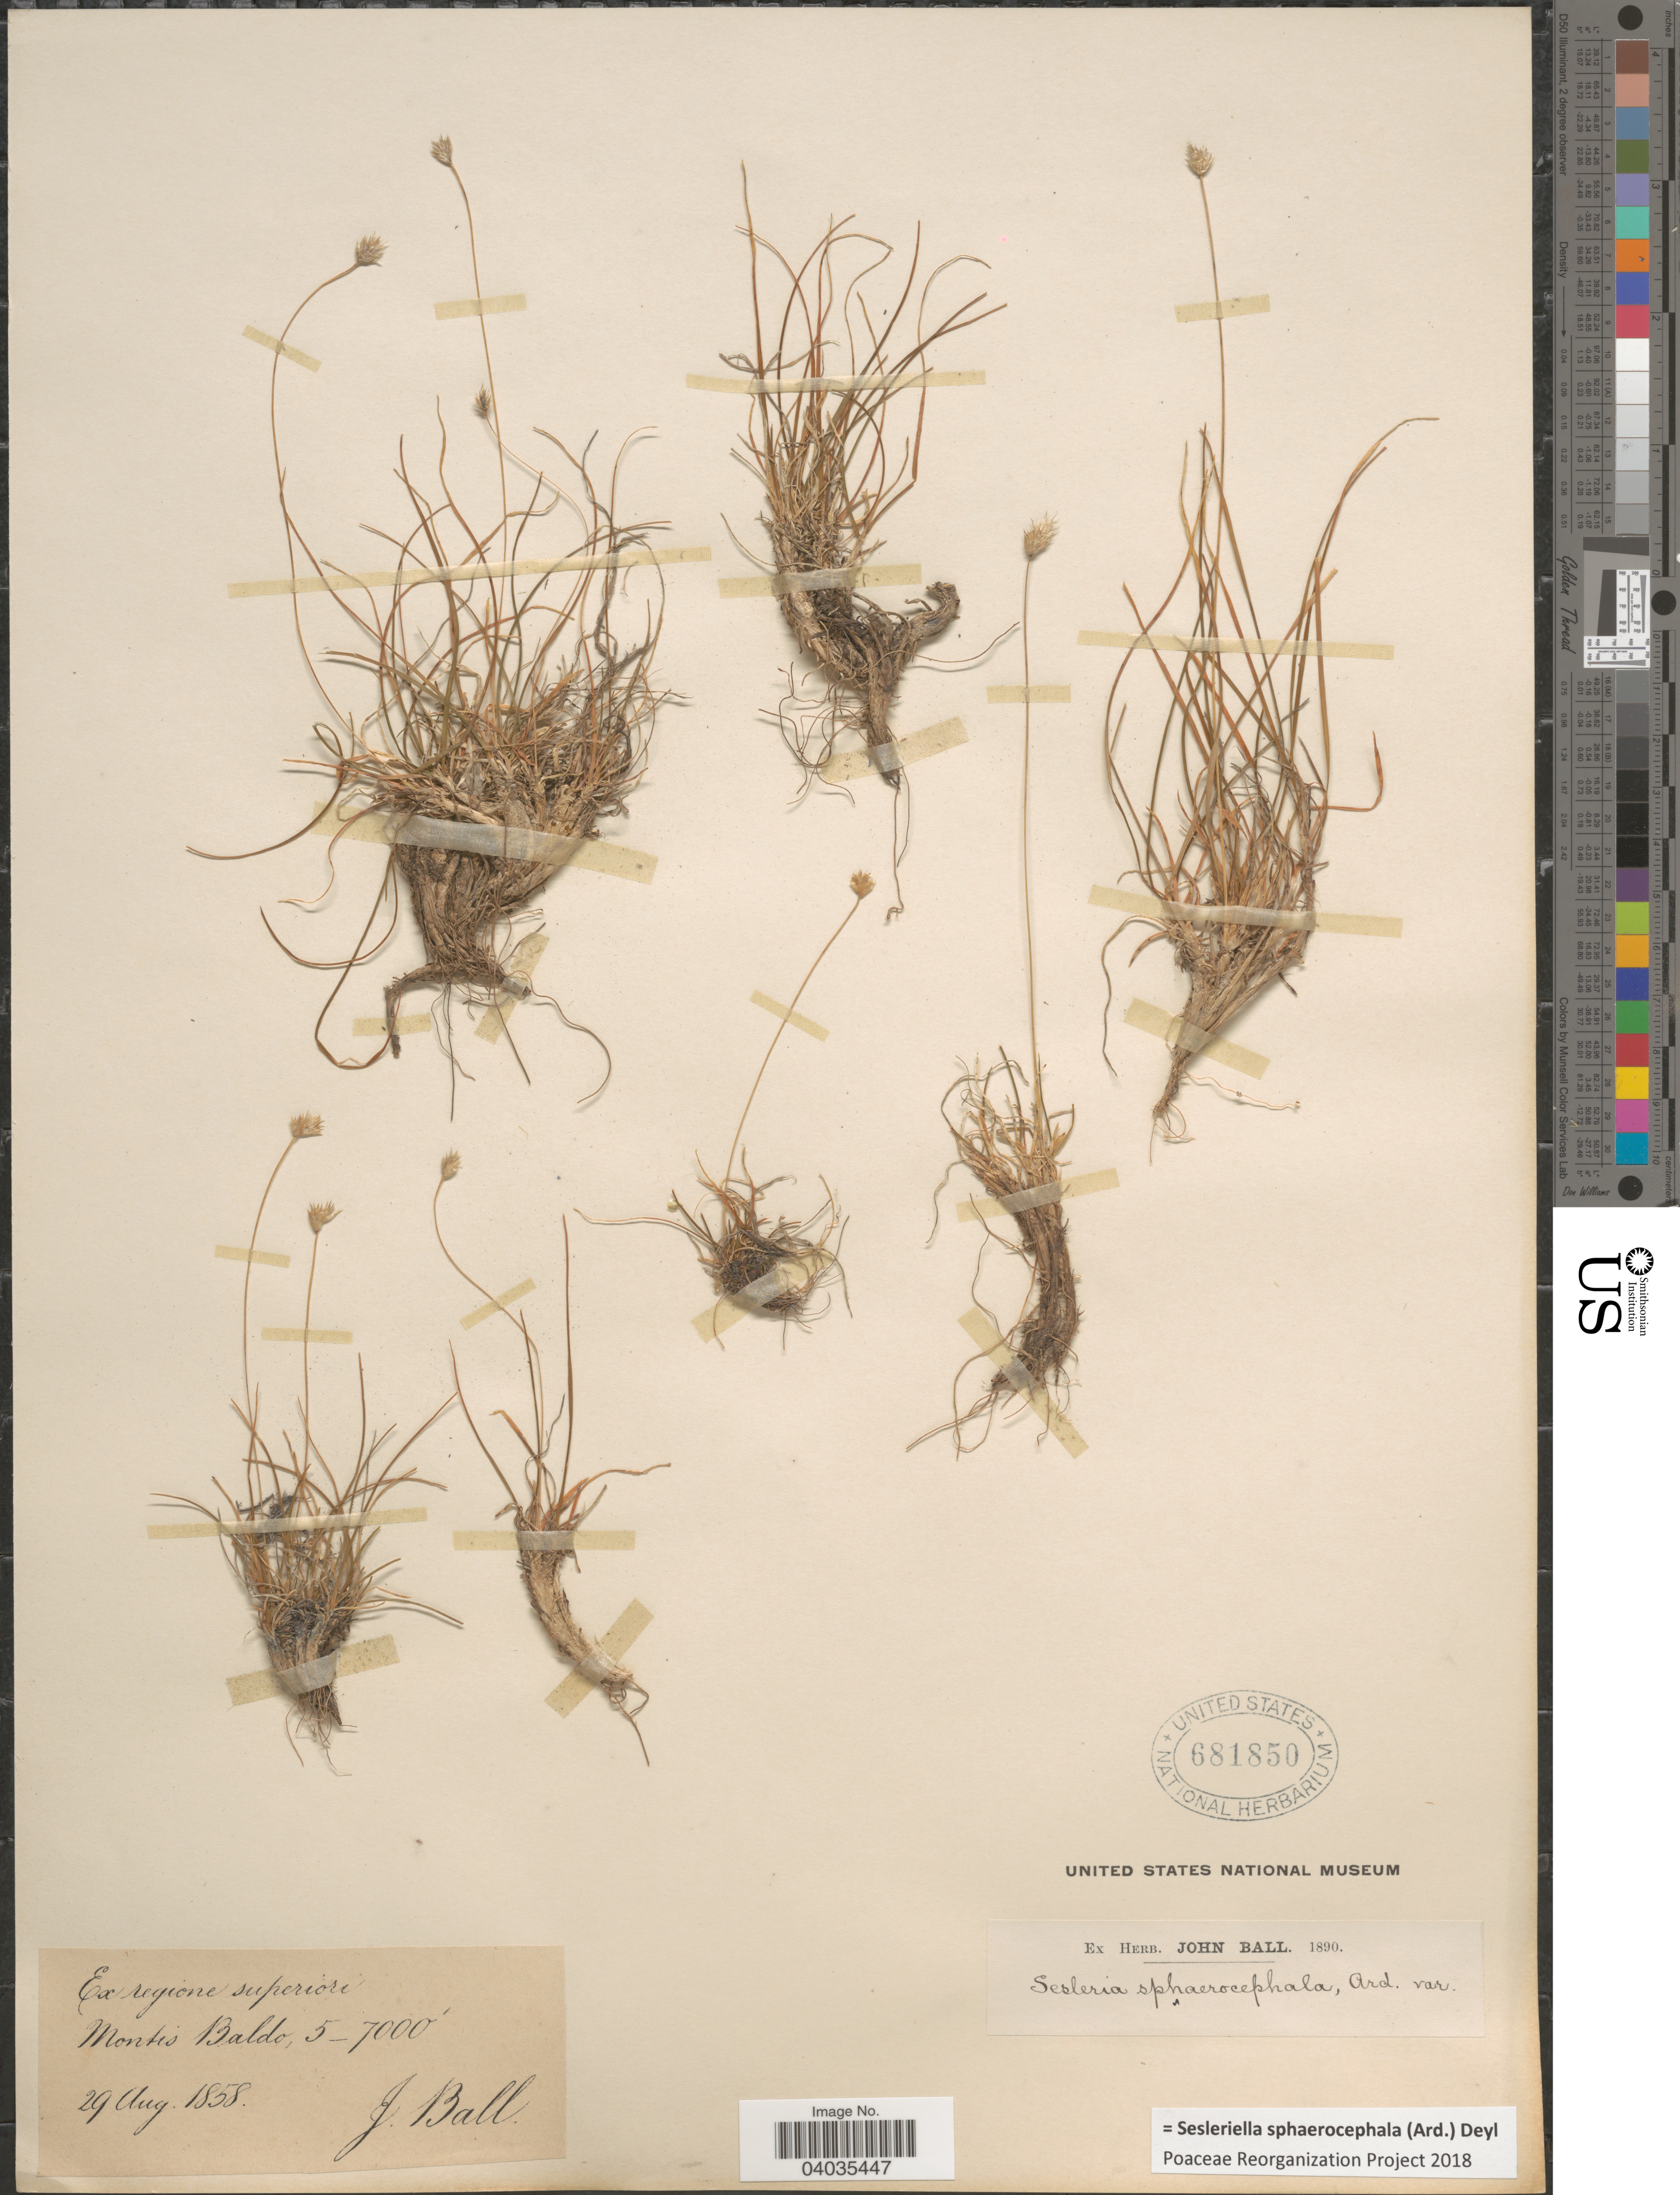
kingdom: Plantae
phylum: Tracheophyta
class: Liliopsida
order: Poales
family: Poaceae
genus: Sesleriella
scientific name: Sesleriella sphaerocephala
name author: (Ard.) Deyl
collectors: J. Ball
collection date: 1858-08-29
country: Italy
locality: Ex regione superiori Montis Baldo.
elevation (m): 1524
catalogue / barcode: US 681850